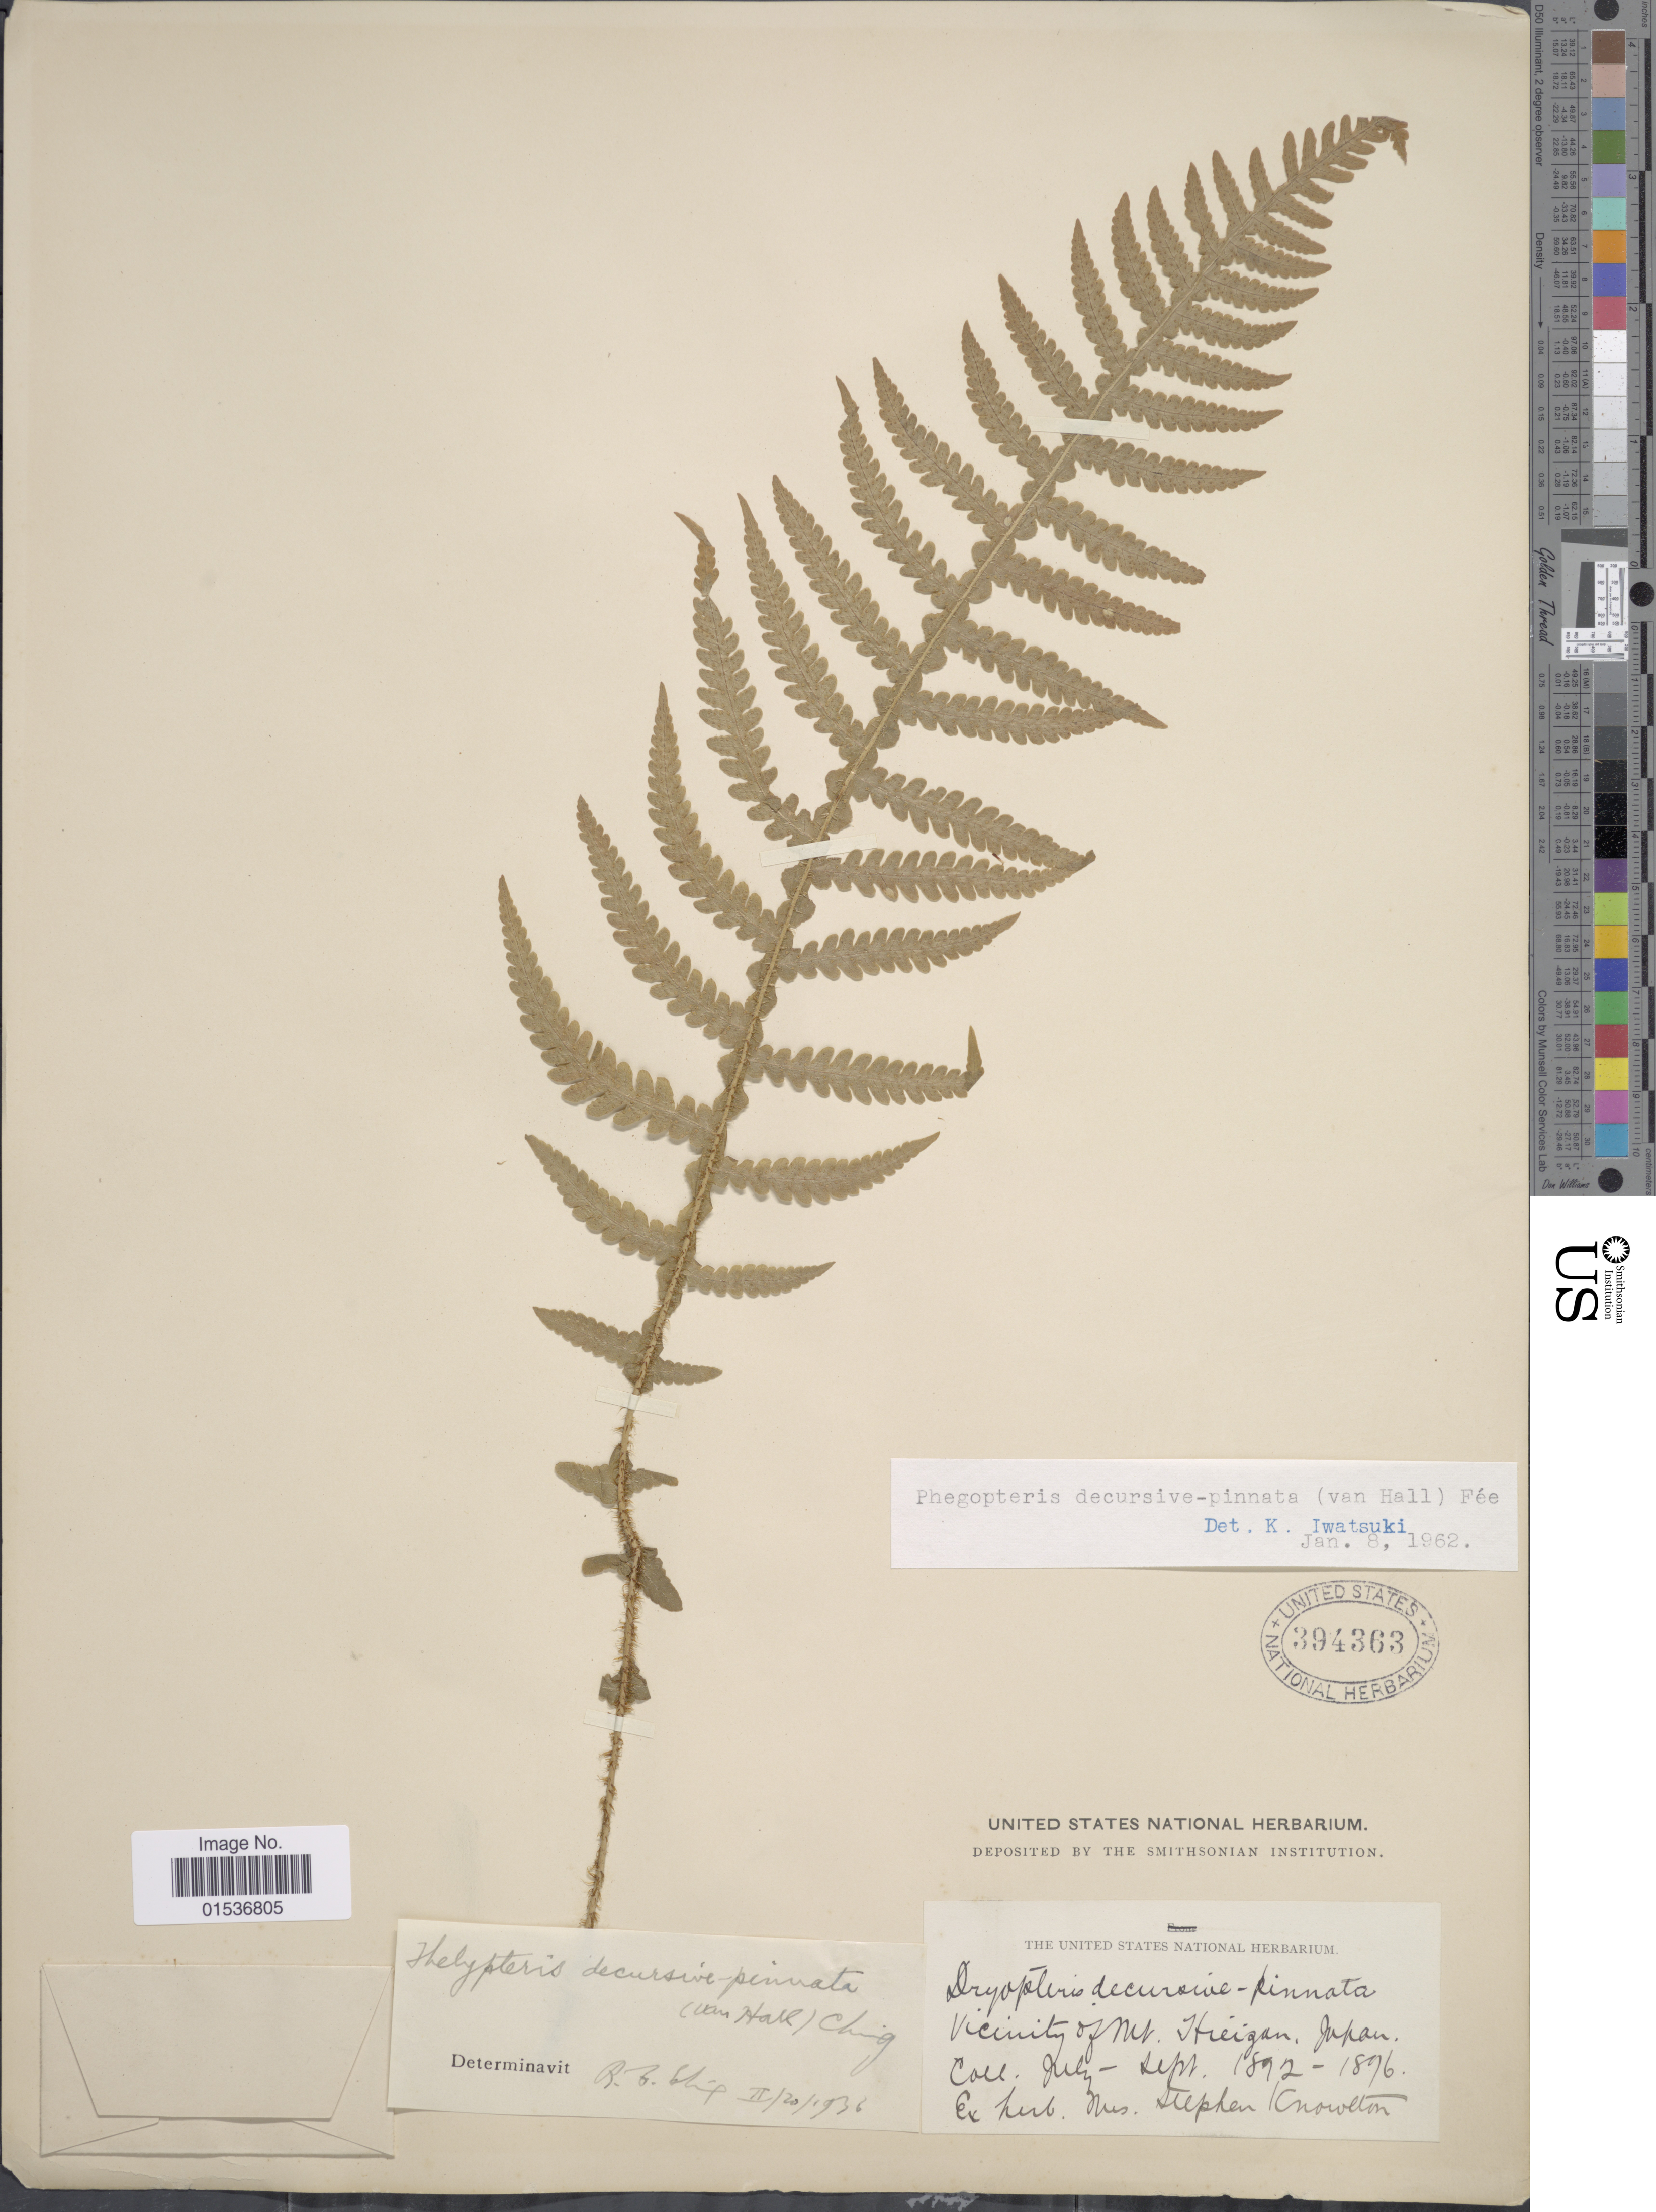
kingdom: Plantae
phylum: Tracheophyta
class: Polypodiopsida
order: Polypodiales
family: Thelypteridaceae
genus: Phegopteris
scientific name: Phegopteris decursivepinnata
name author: (H.C. Hall) Fée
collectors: ex Herb. Mrs. Stephen Knowlton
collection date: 1892-07/1896-09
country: Japan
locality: Vicinity of Mt. Hieizan, Japan.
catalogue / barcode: US 394363